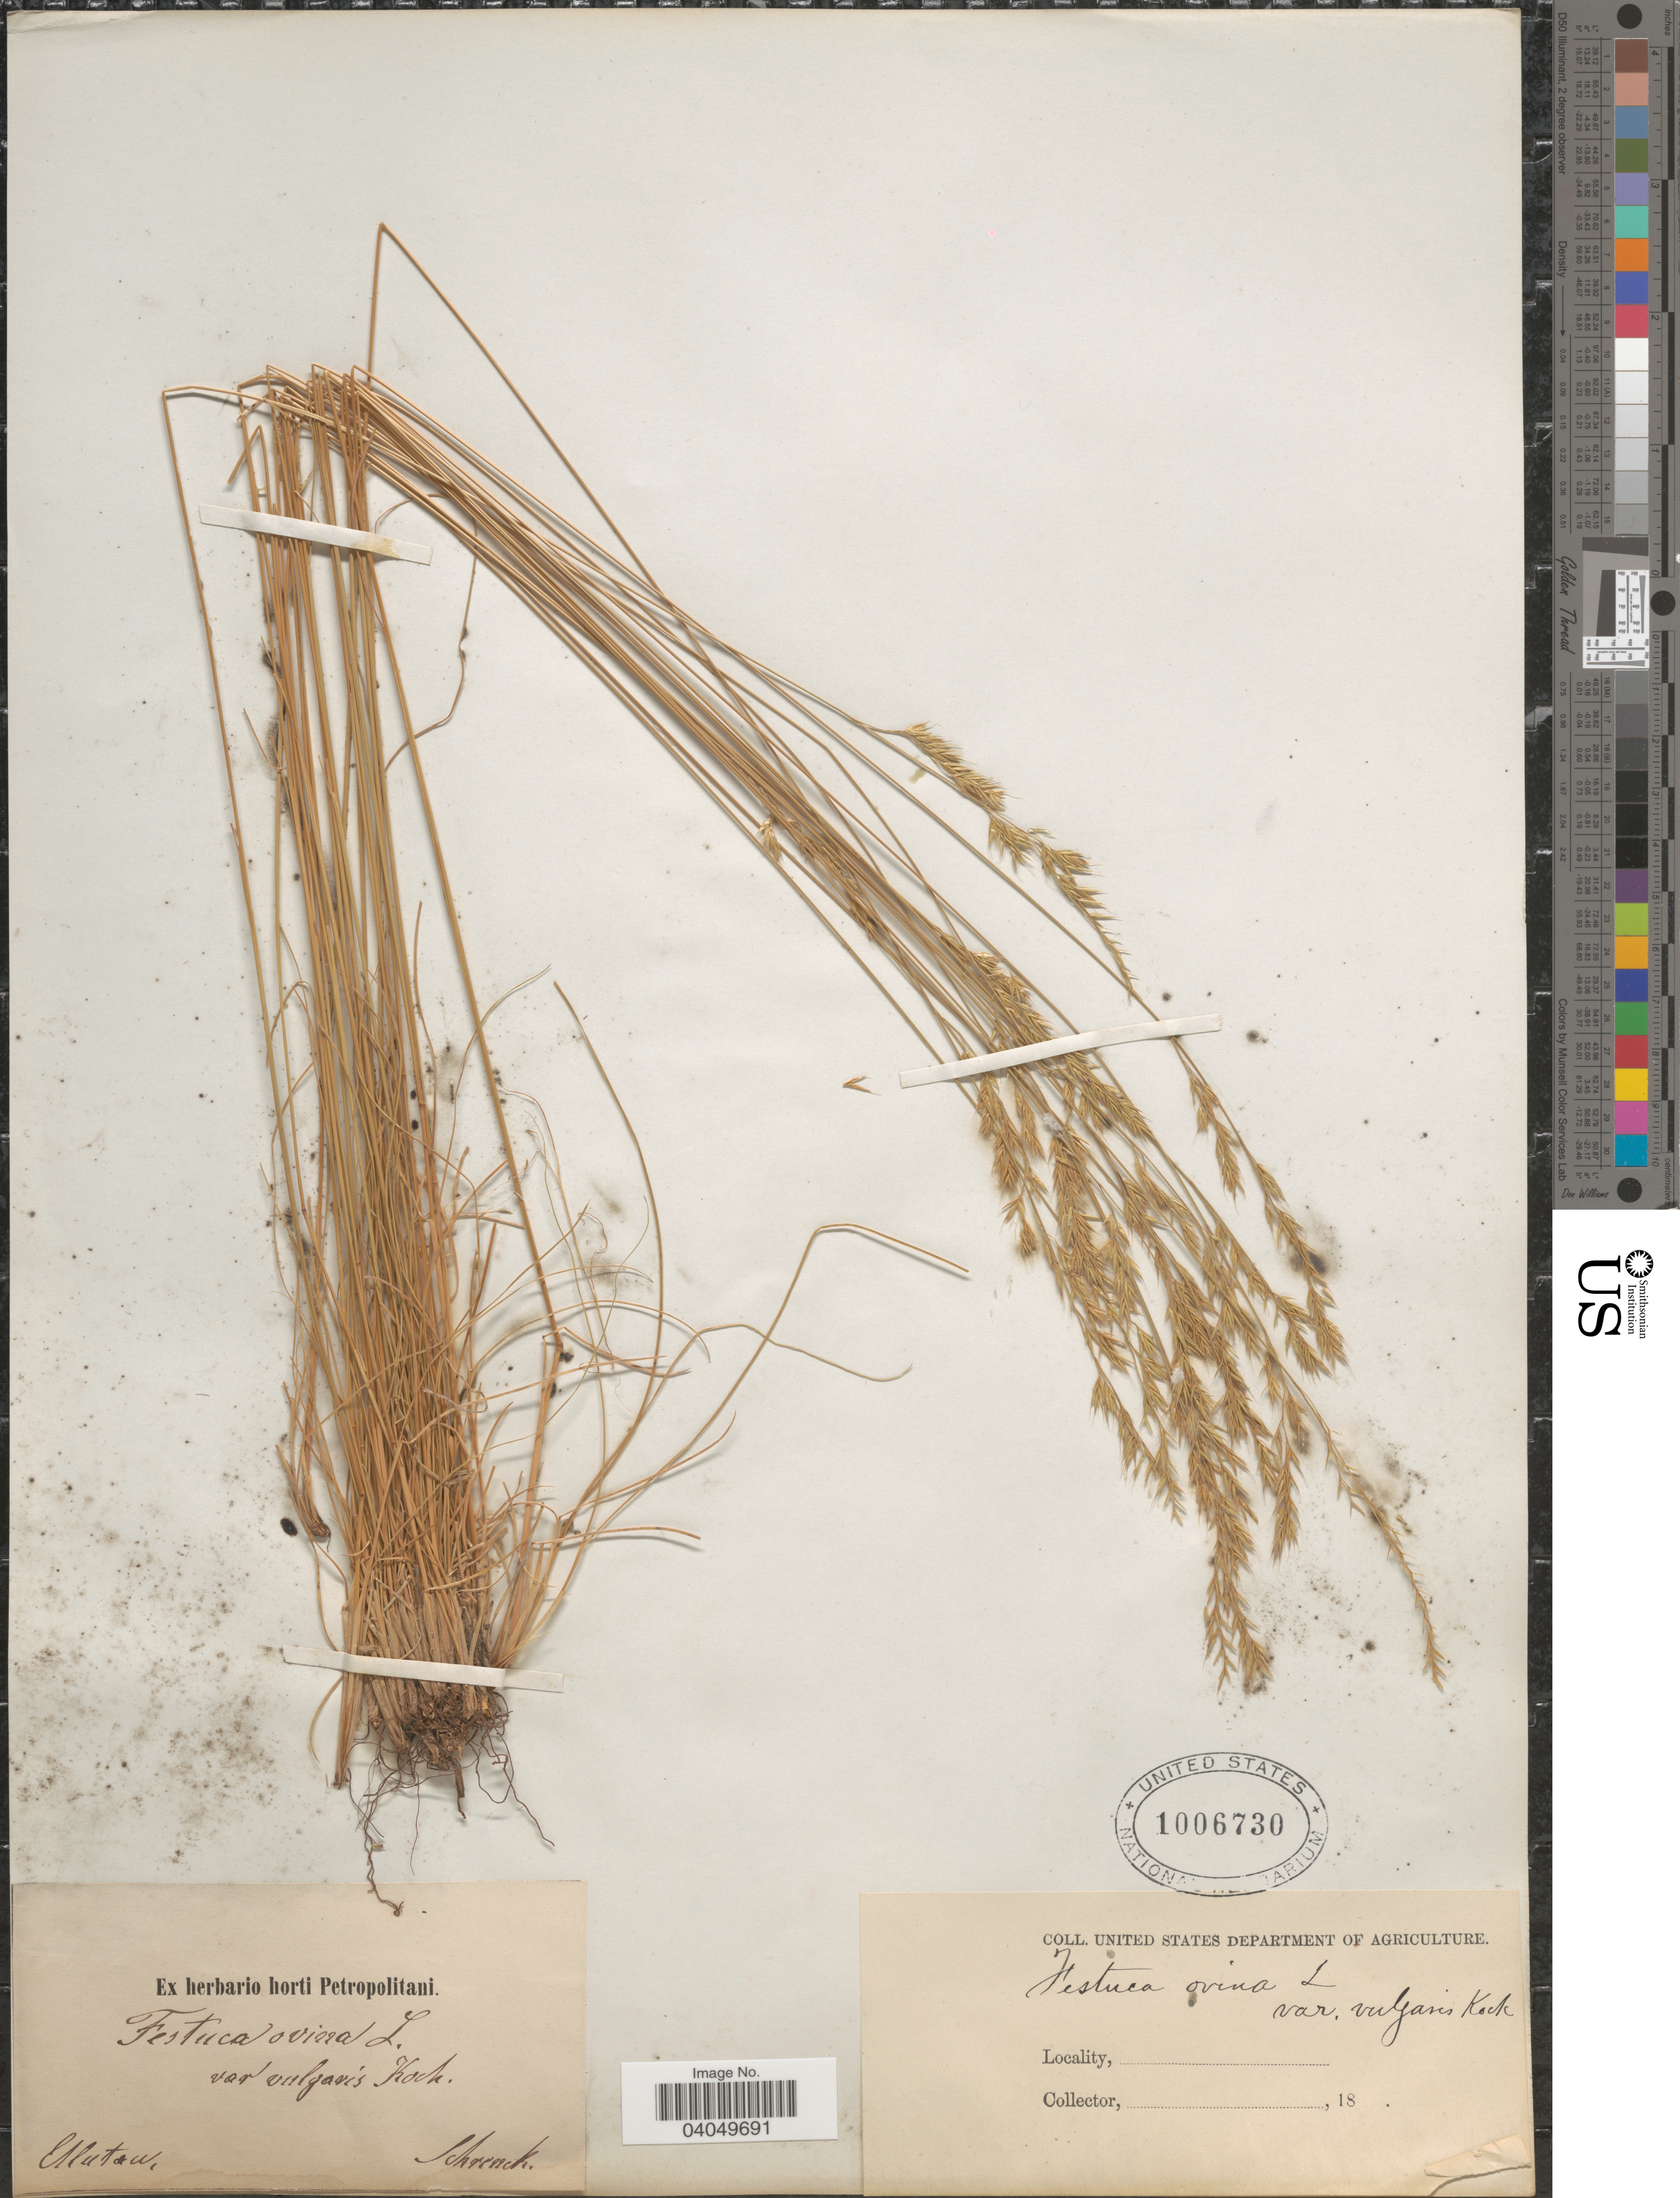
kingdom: Plantae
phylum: Tracheophyta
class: Liliopsida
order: Poales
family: Poaceae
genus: Festuca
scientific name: Festuca ovina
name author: L.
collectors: -- Schrenck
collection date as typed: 18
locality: Alatau.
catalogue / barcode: US 1006730